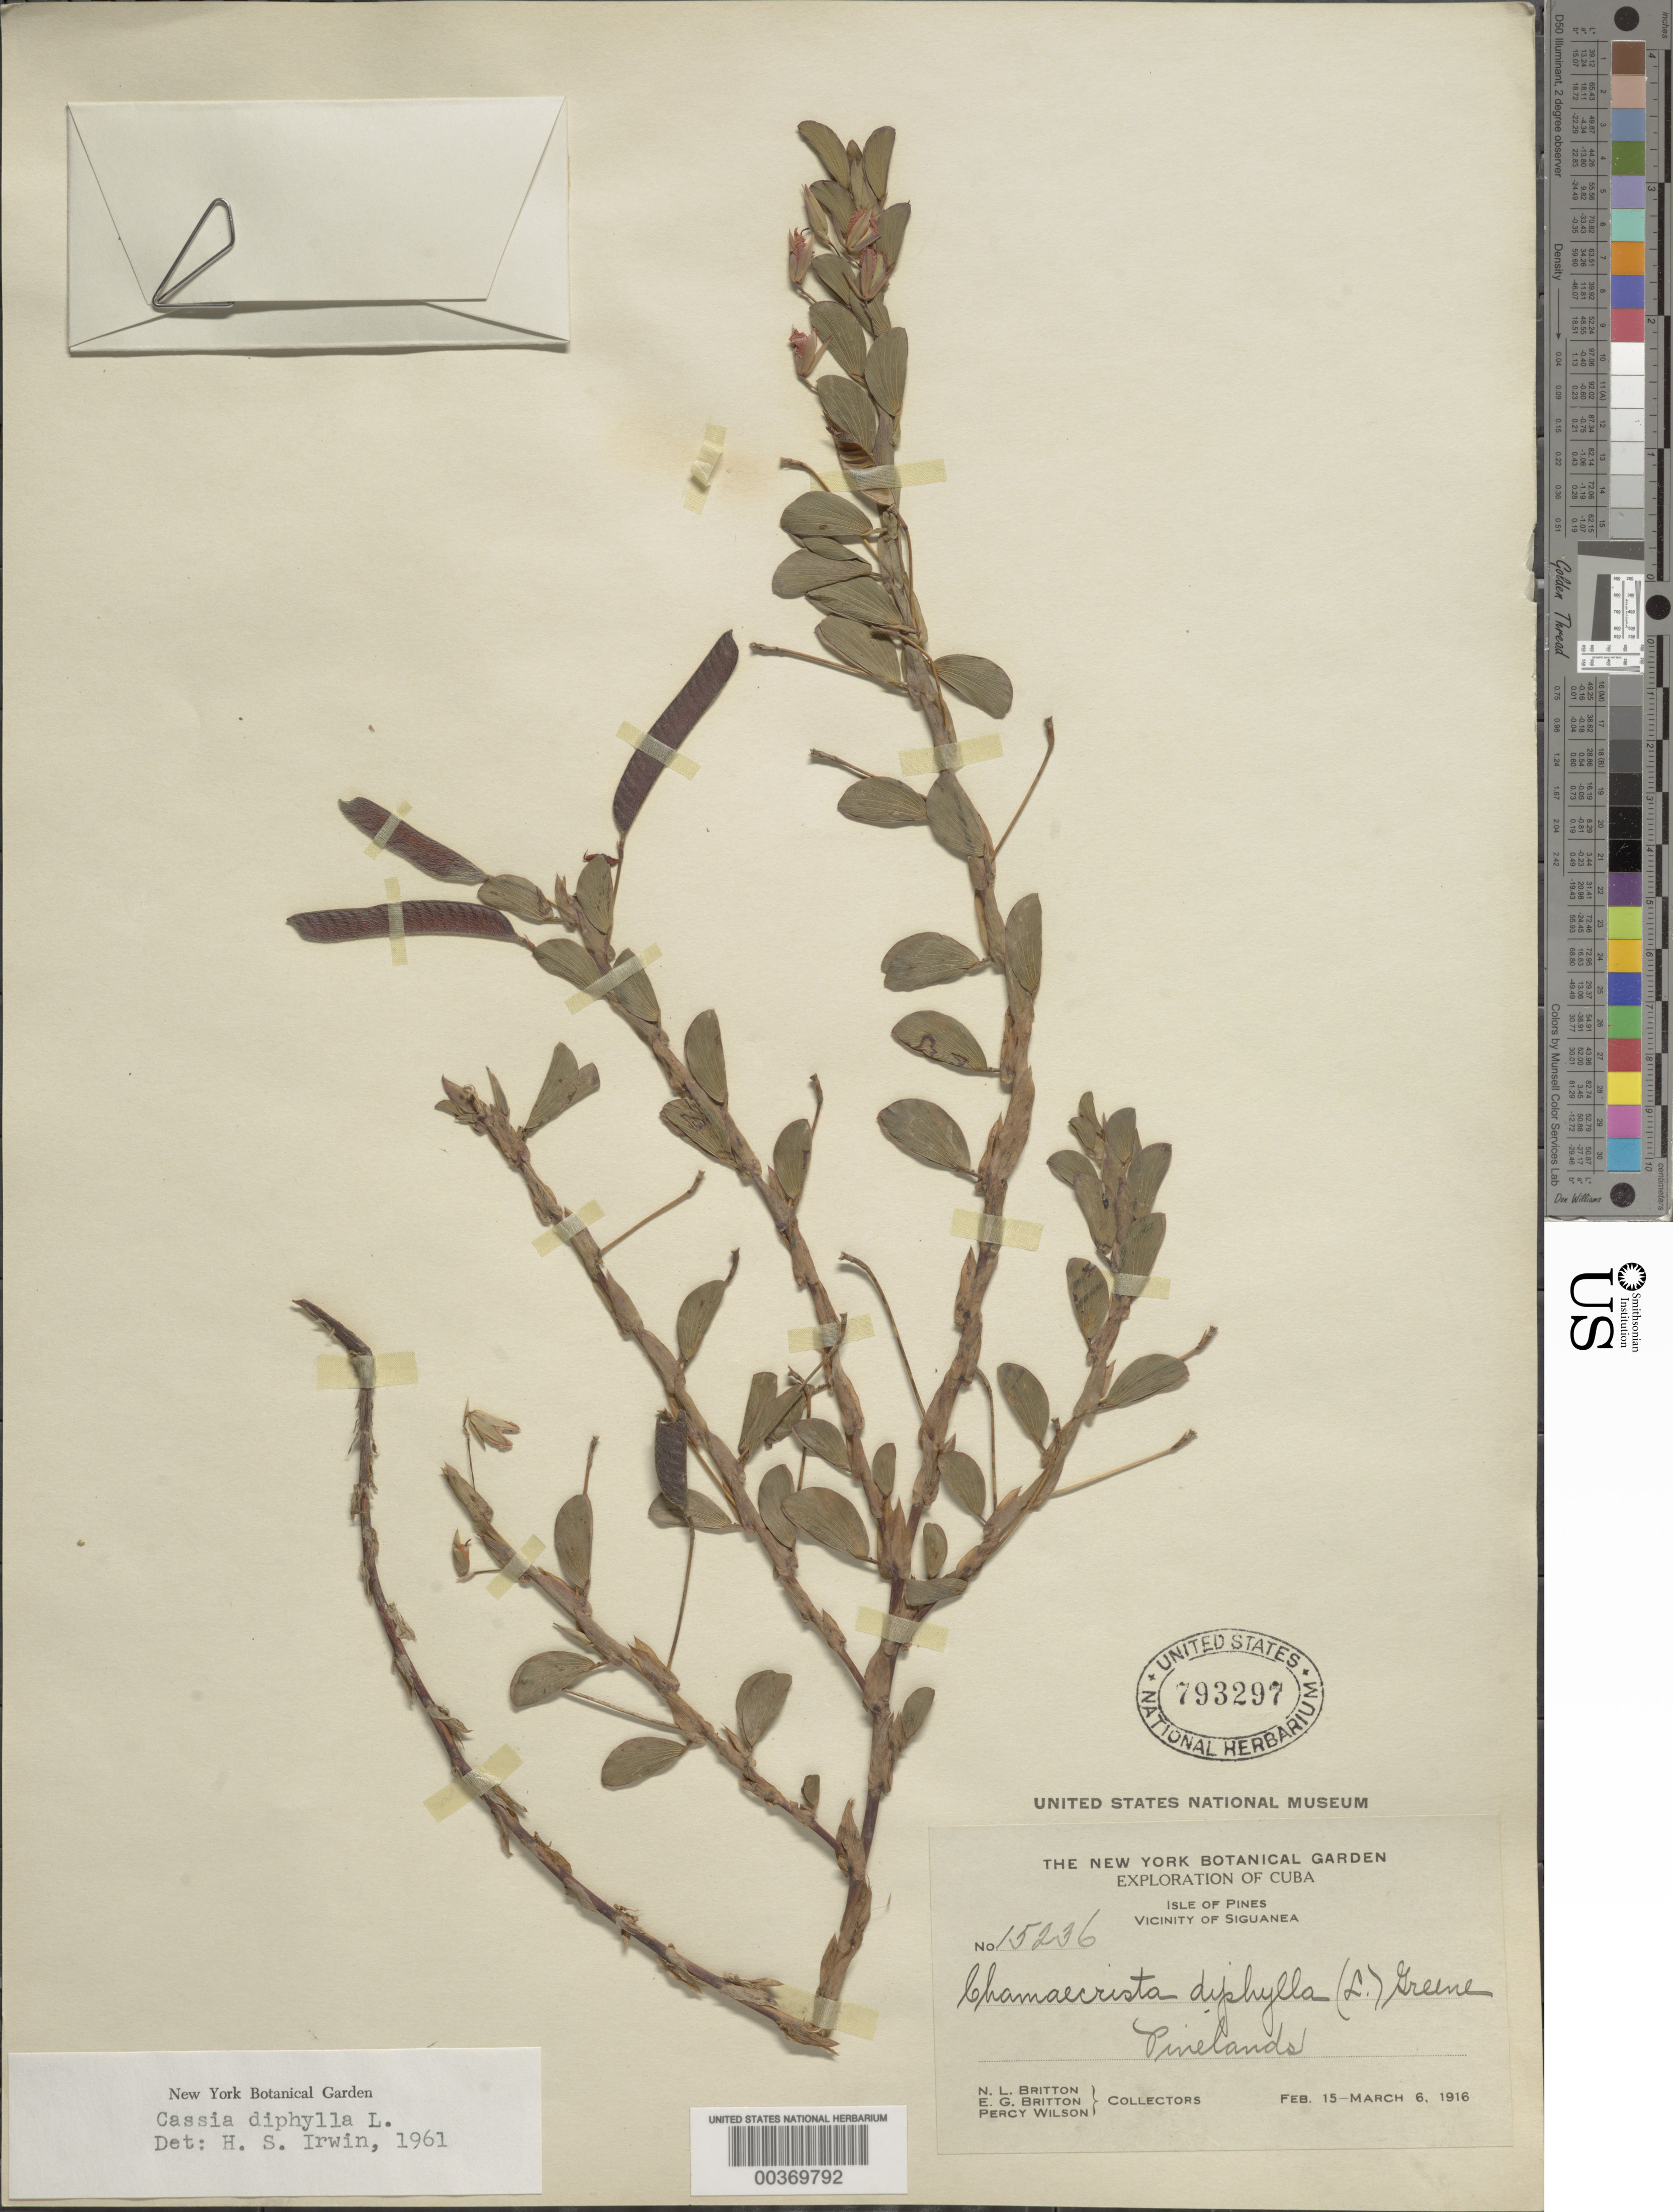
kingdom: Plantae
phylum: Tracheophyta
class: Magnoliopsida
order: Fabales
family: Fabaceae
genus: Chamaecrista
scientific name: Chamaecrista diphylla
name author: (L.) Greene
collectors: N. Britton, E. G. Britton & P. Wilson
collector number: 15236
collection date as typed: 15 Feb 1916 to 06 Mar 1916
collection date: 1916-02-15/1916-03-06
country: Cuba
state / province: Isla de La Juventud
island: Isla de La Juventud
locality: Vicinity of siguanea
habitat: Pinelands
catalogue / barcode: US 793297